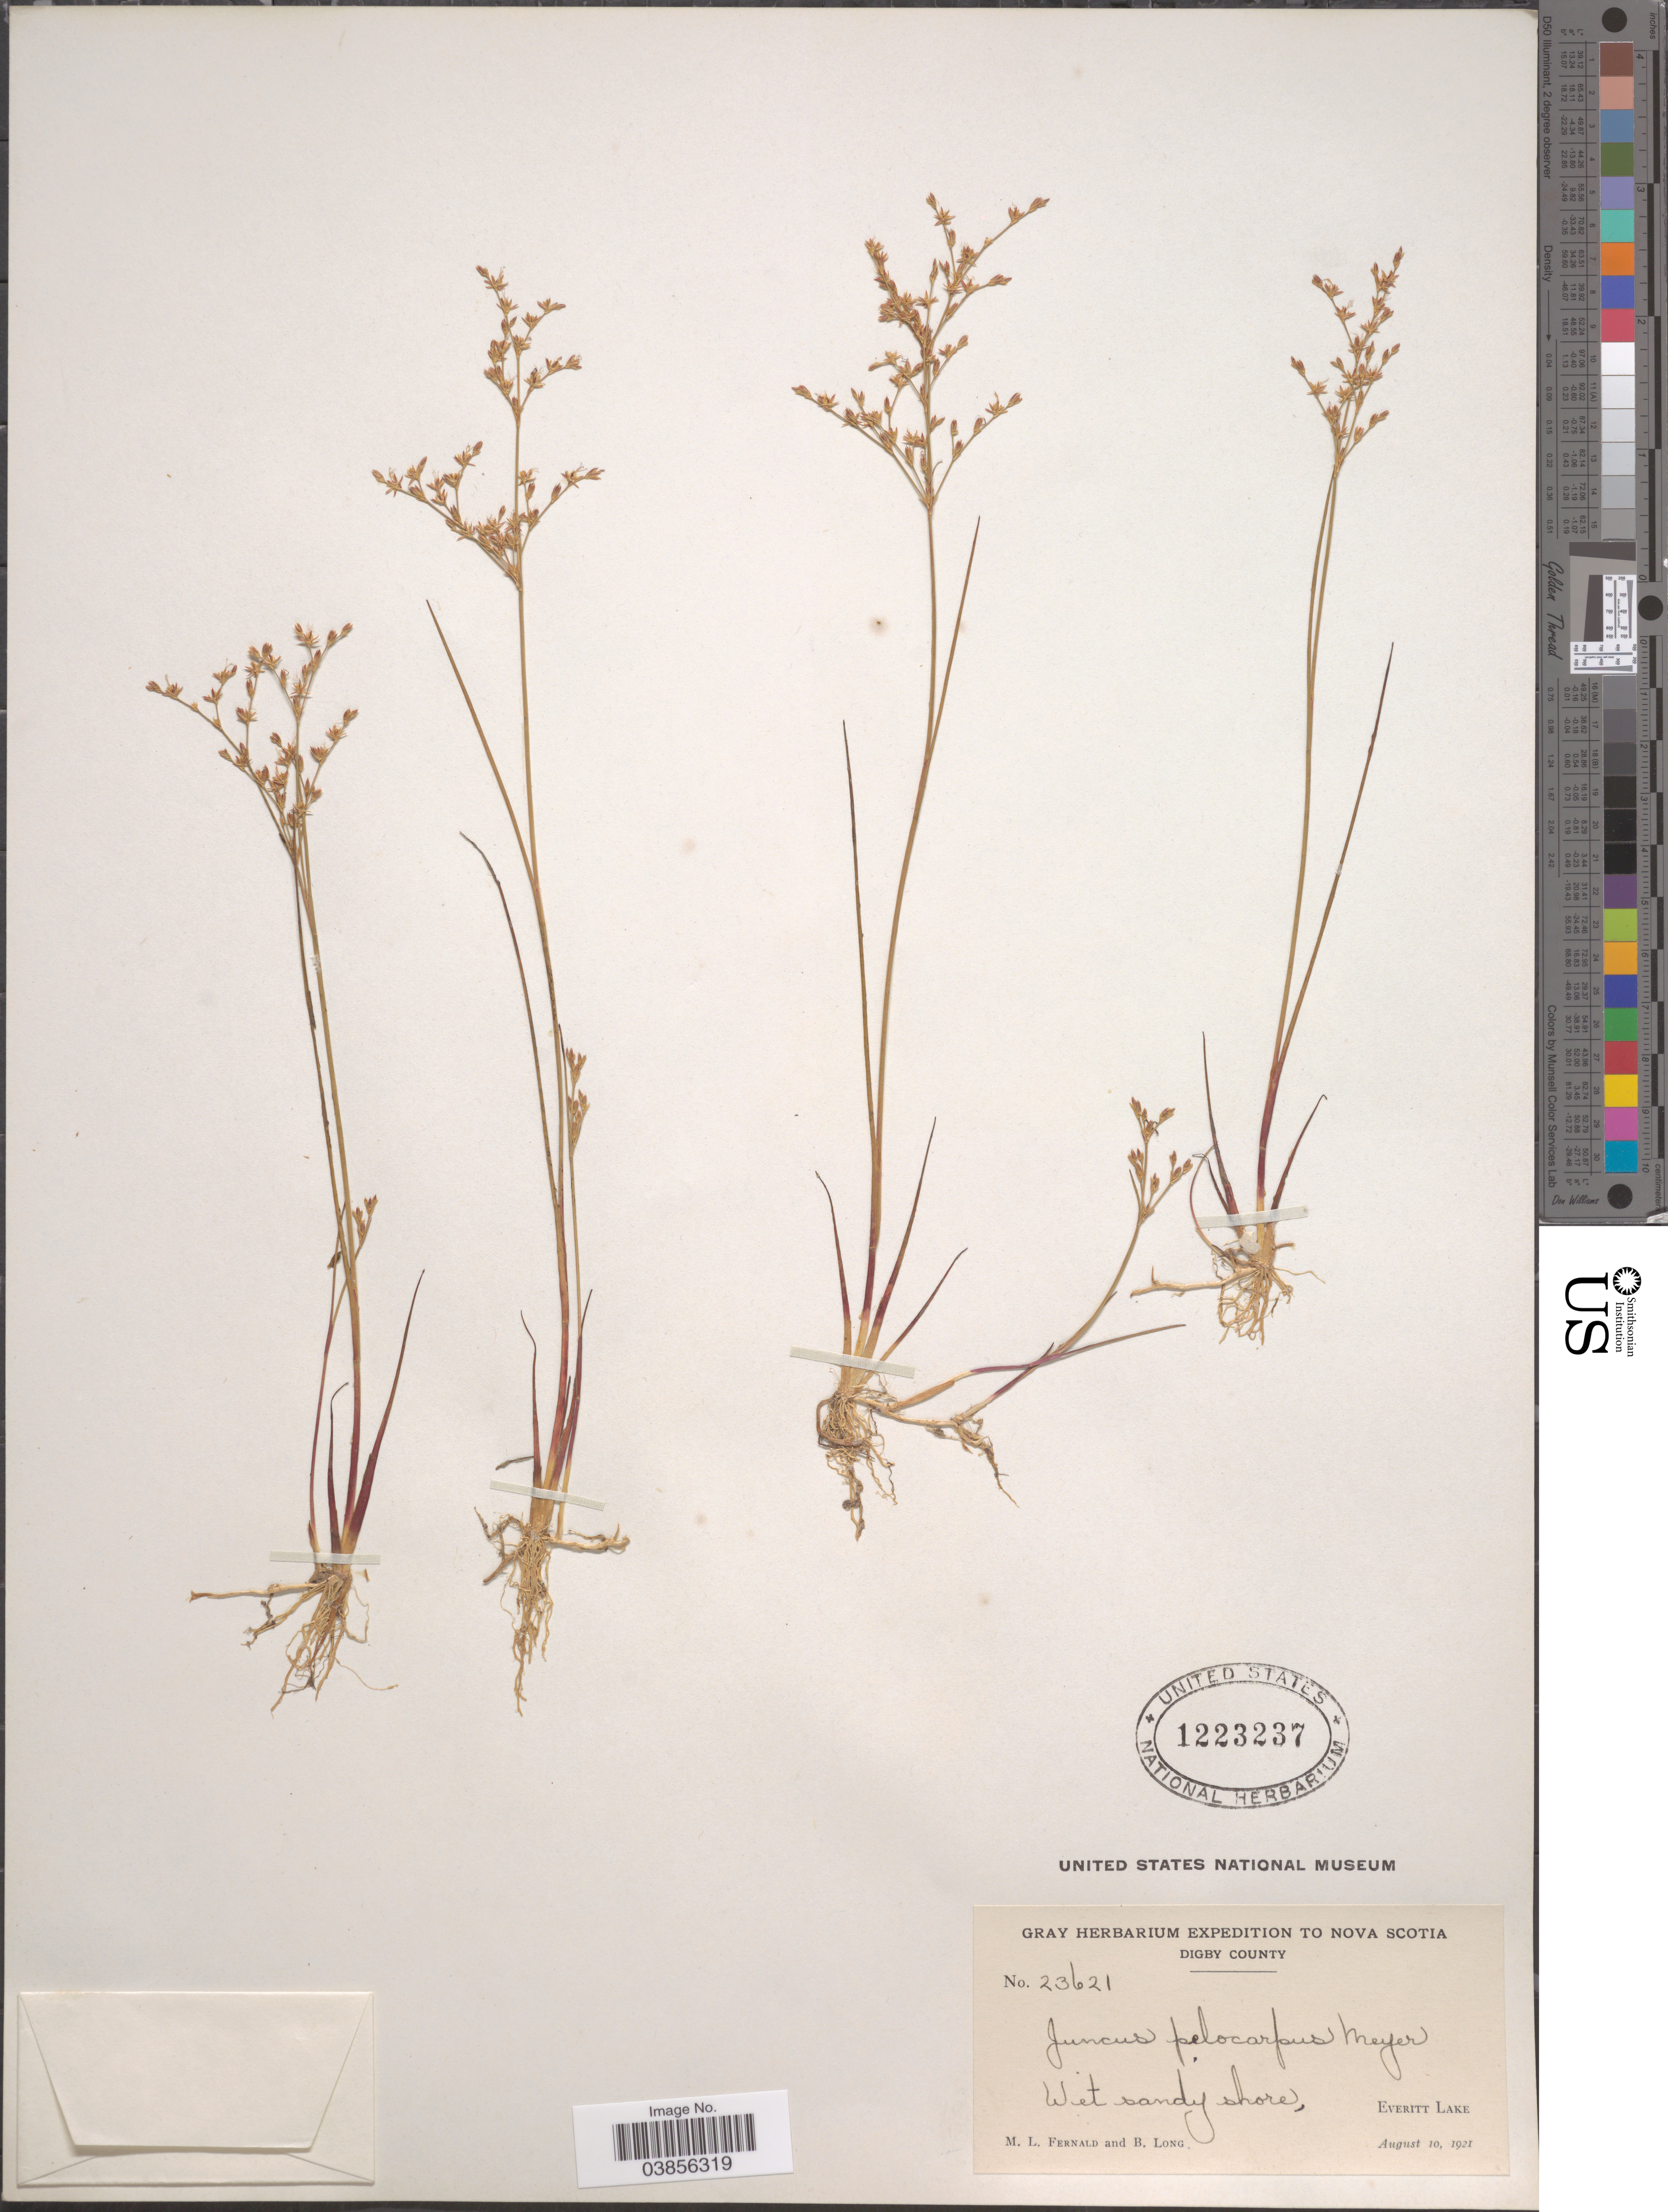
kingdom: Plantae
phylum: Tracheophyta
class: Liliopsida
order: Poales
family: Juncaceae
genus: Juncus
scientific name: Juncus pelocarpus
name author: E. Mey.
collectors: M. L. Fernald & B. Long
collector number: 23621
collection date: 1921-08-10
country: Canada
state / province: Nova Scotia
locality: Digby County. Everitt Lake.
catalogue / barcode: US 1223237